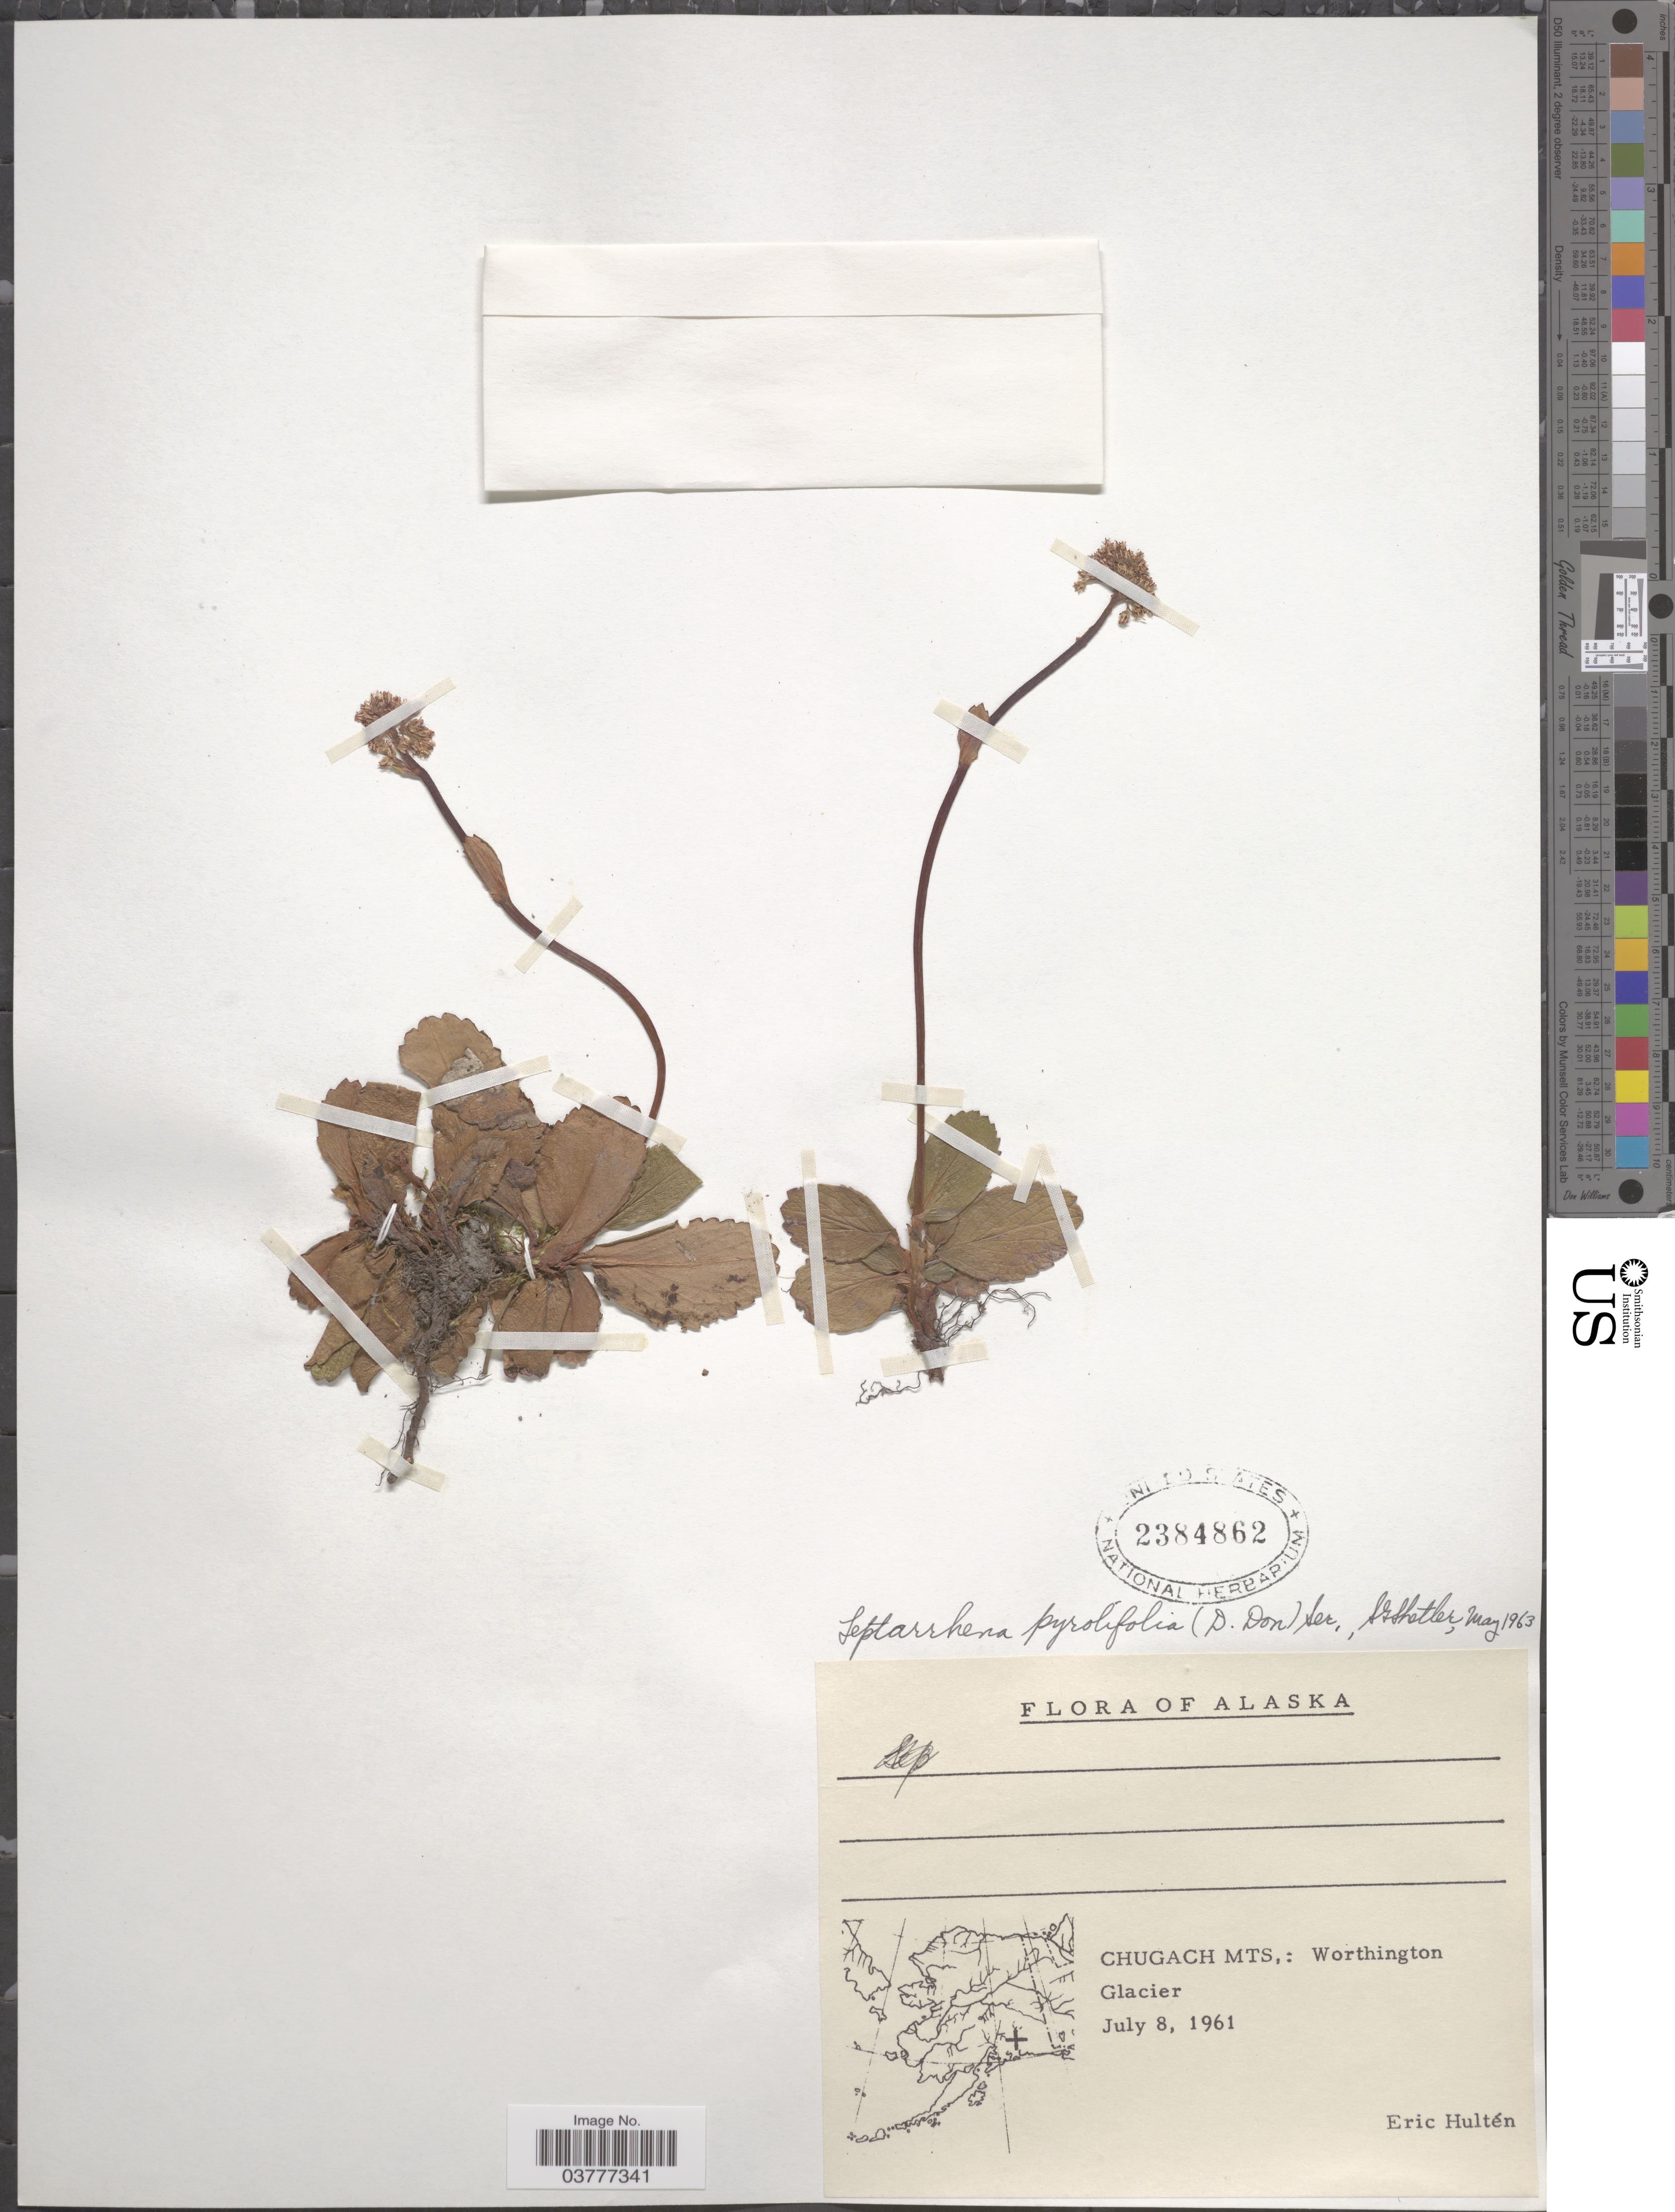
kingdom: Plantae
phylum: Tracheophyta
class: Magnoliopsida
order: Saxifragales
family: Saxifragaceae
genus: Leptarrhena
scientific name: Leptarrhena pyrolifolia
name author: (D. Don) Ser.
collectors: E. G. Hultén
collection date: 1961-07-08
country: United States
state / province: Alaska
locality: Chugach Mts.: Worthington Glacier.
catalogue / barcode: US 2384862